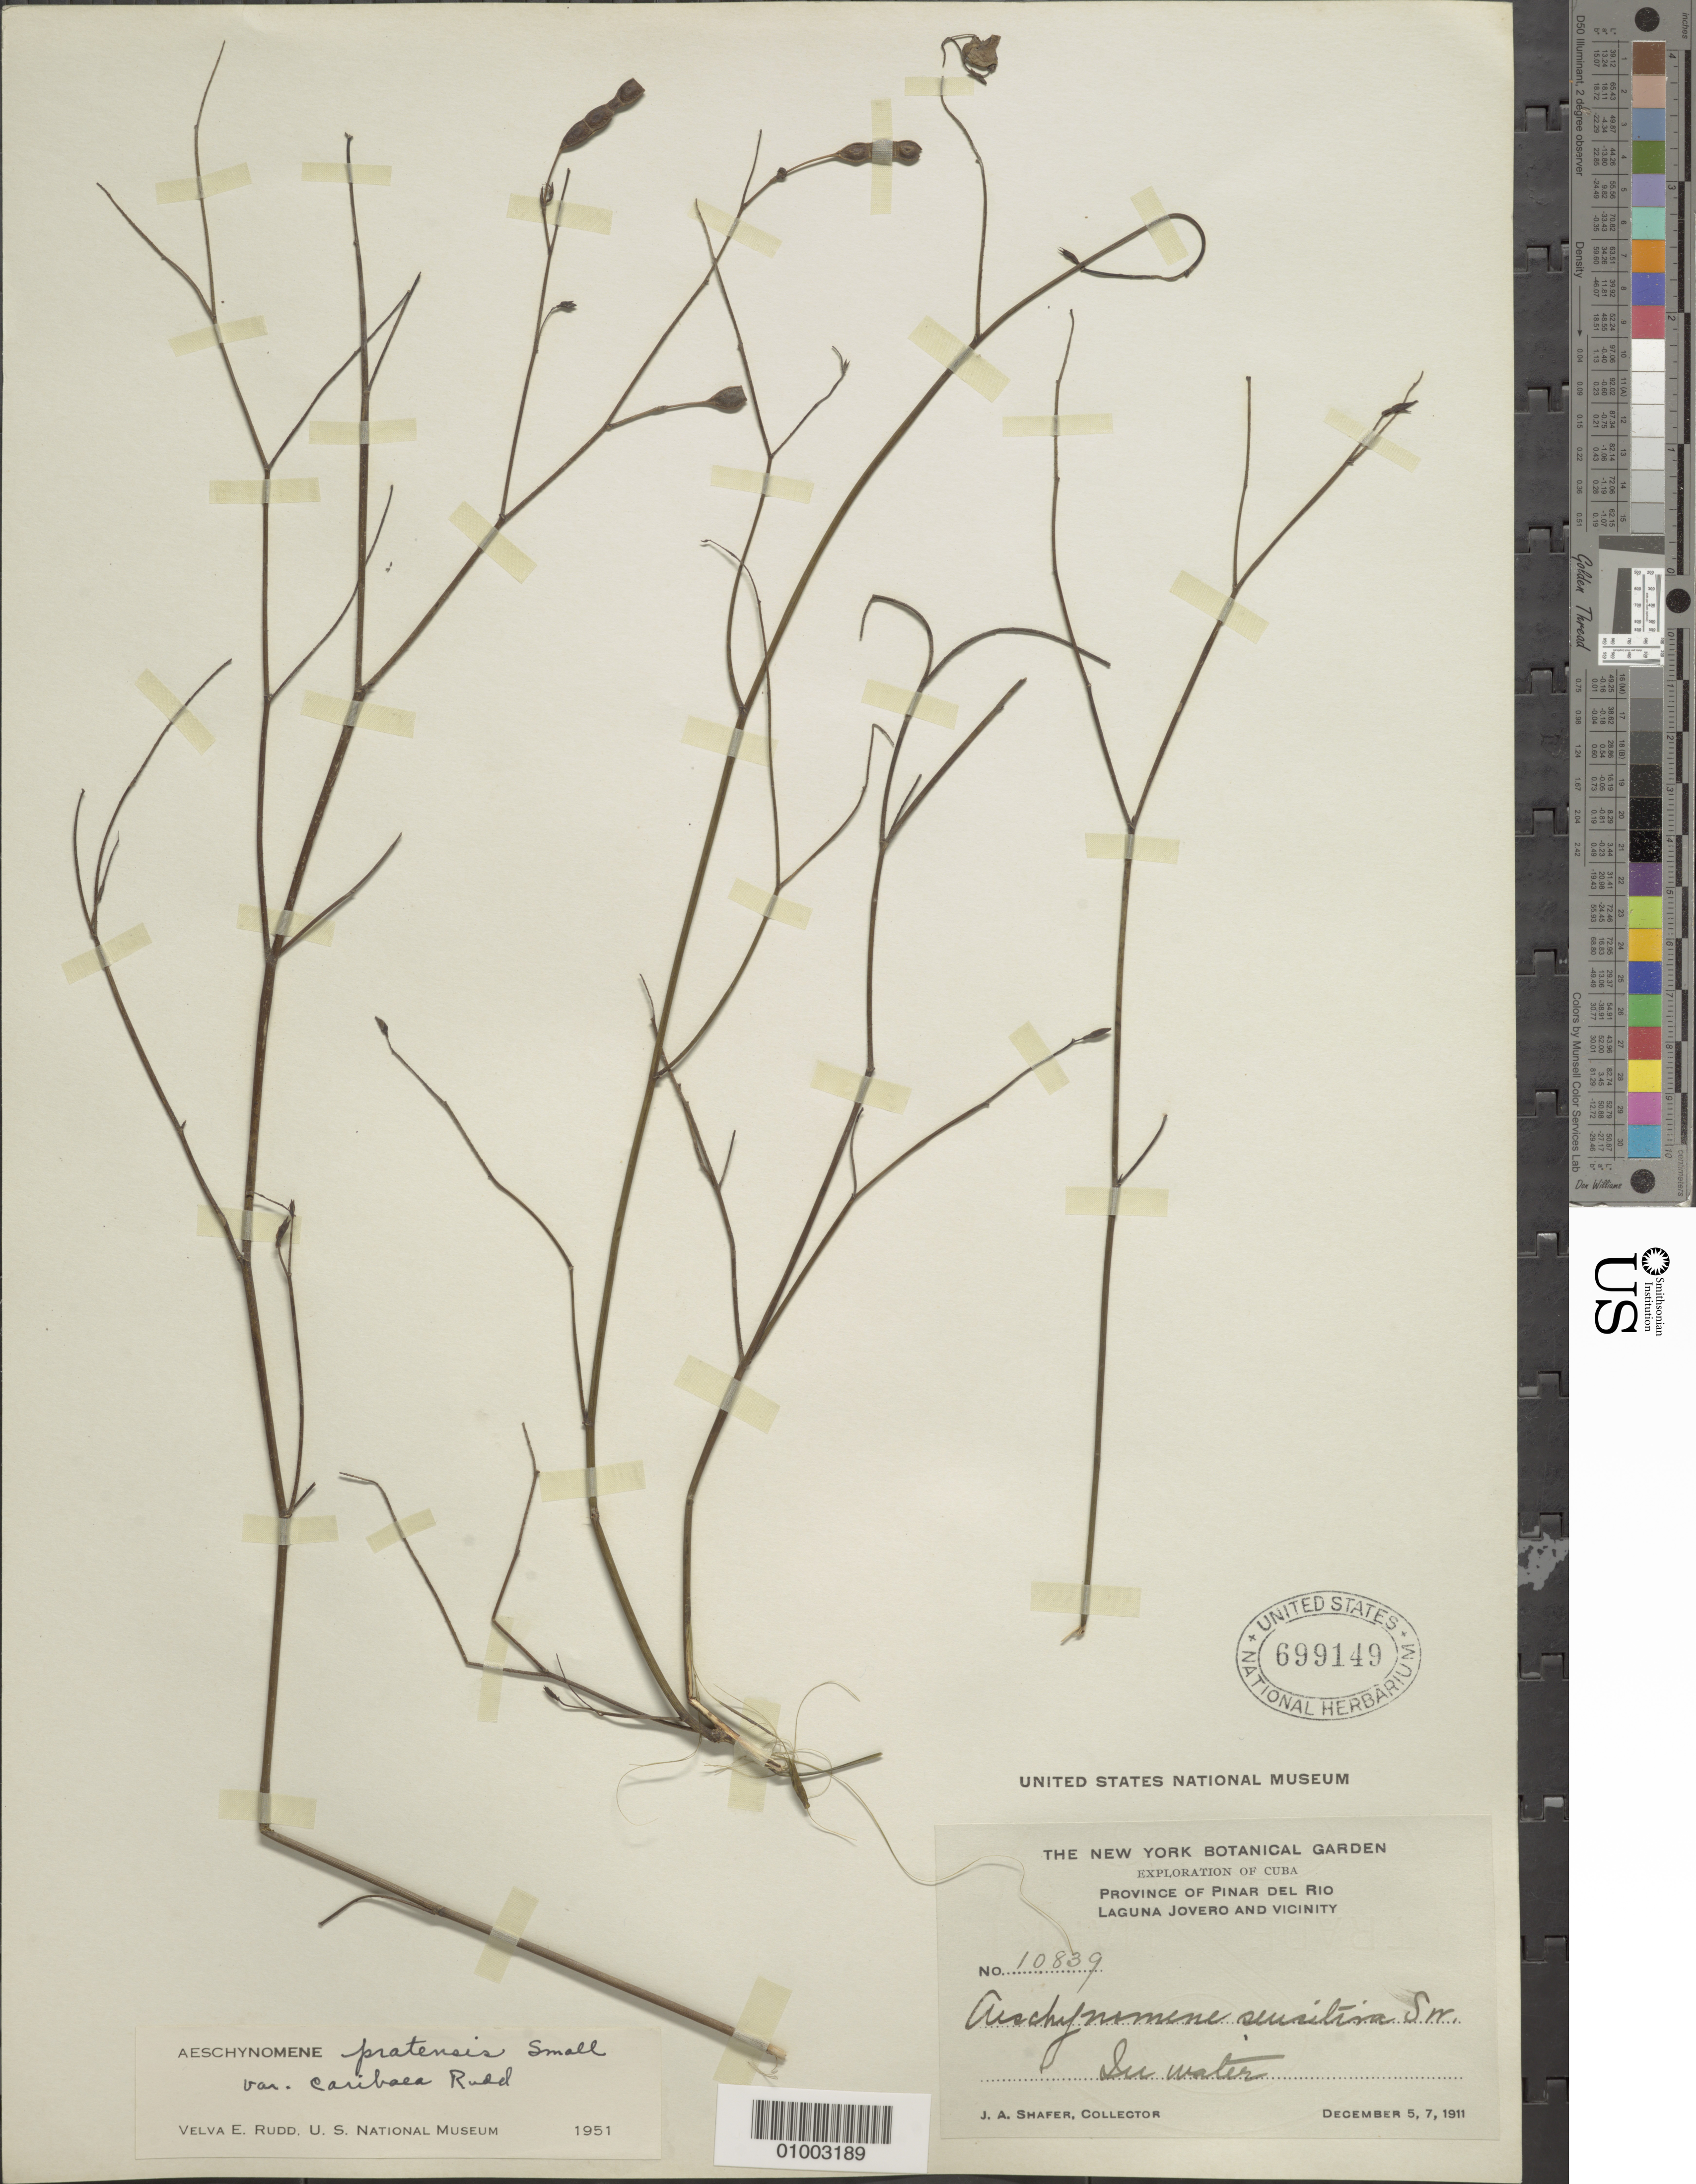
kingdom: Plantae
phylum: Tracheophyta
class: Magnoliopsida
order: Fabales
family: Fabaceae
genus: Aeschynomene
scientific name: Aeschynomene pratensis var. caribaea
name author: Rudd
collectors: J. A. Shafer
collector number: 10839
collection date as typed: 05 Dec 1911 to 07 Dec 1911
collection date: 1911-12-05/1911-12-07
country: Cuba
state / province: Pinar del Rio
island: Cuba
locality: In water, Laguna Jovero and Vicinity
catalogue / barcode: US 699149